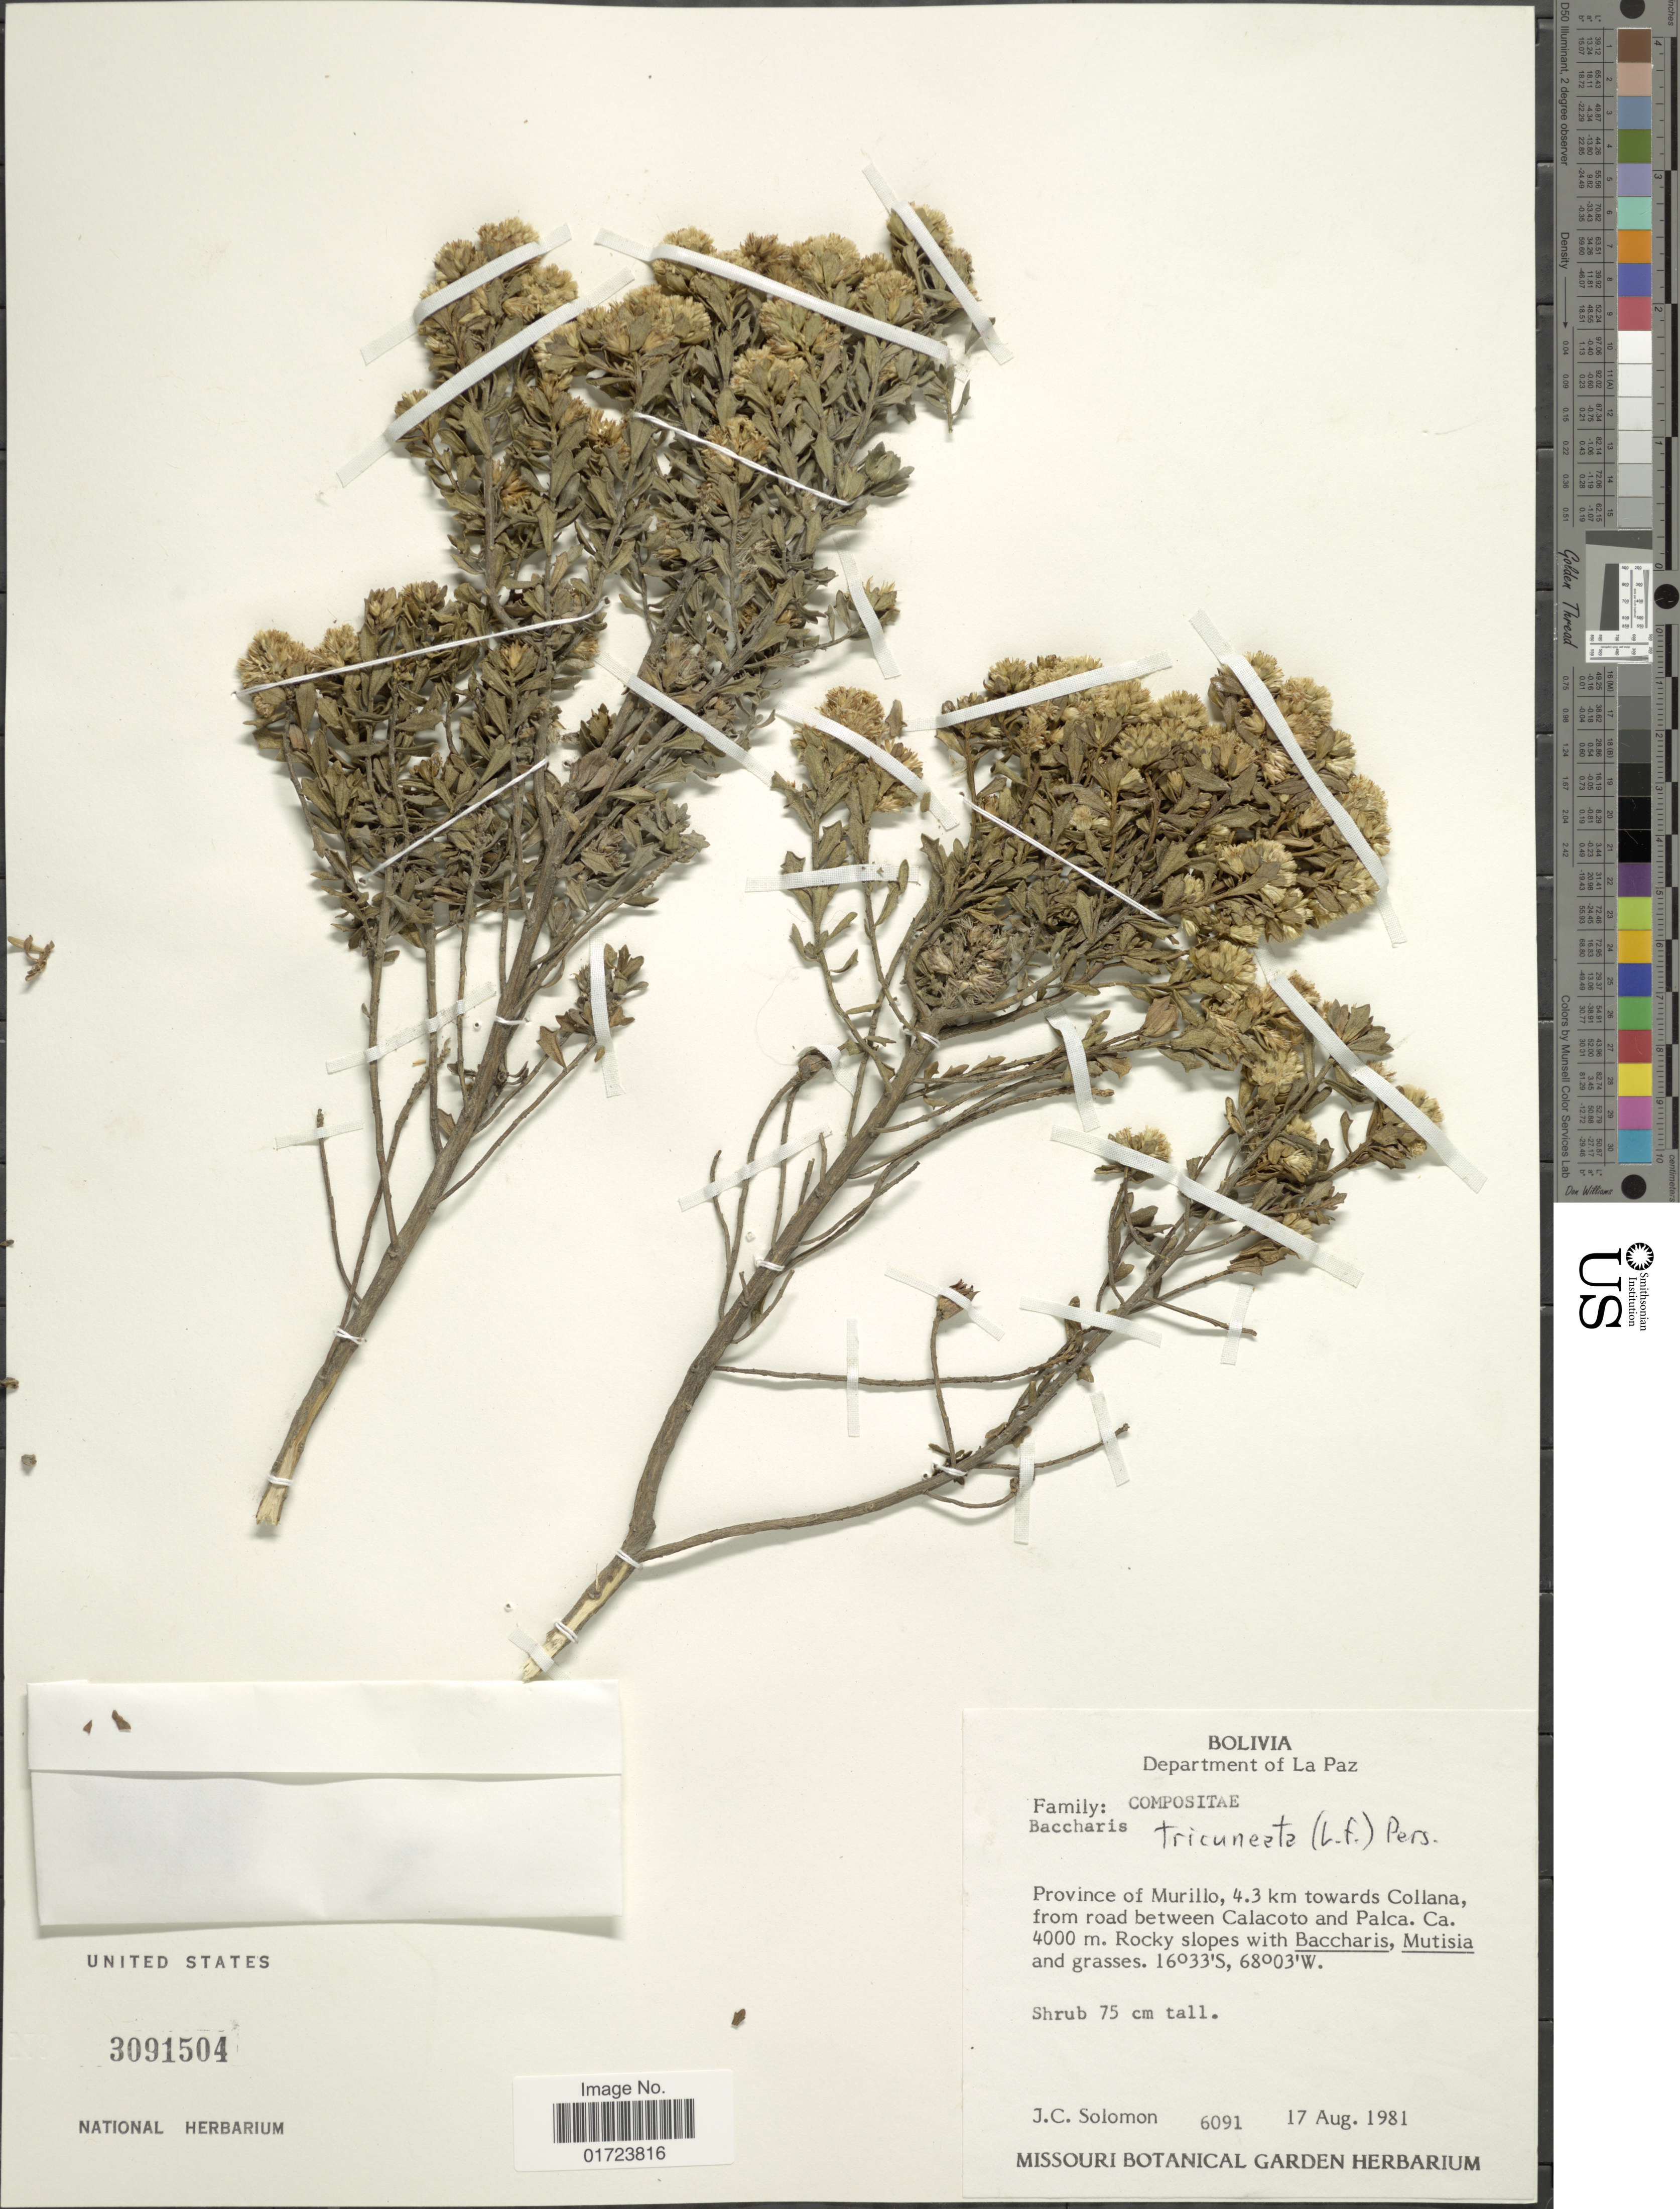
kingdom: Plantae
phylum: Tracheophyta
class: Magnoliopsida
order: Asterales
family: Asteraceae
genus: Baccharis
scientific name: Baccharis tricuneata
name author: (L. f.) Pers.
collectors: J. C. Solomon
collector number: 6091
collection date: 1981-08-17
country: Bolivia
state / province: La Paz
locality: Department of La Paz. Province of Murillo, 4.3 km towards Collana from road between Calacoto and Palca.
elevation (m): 4000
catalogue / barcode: US 3091504